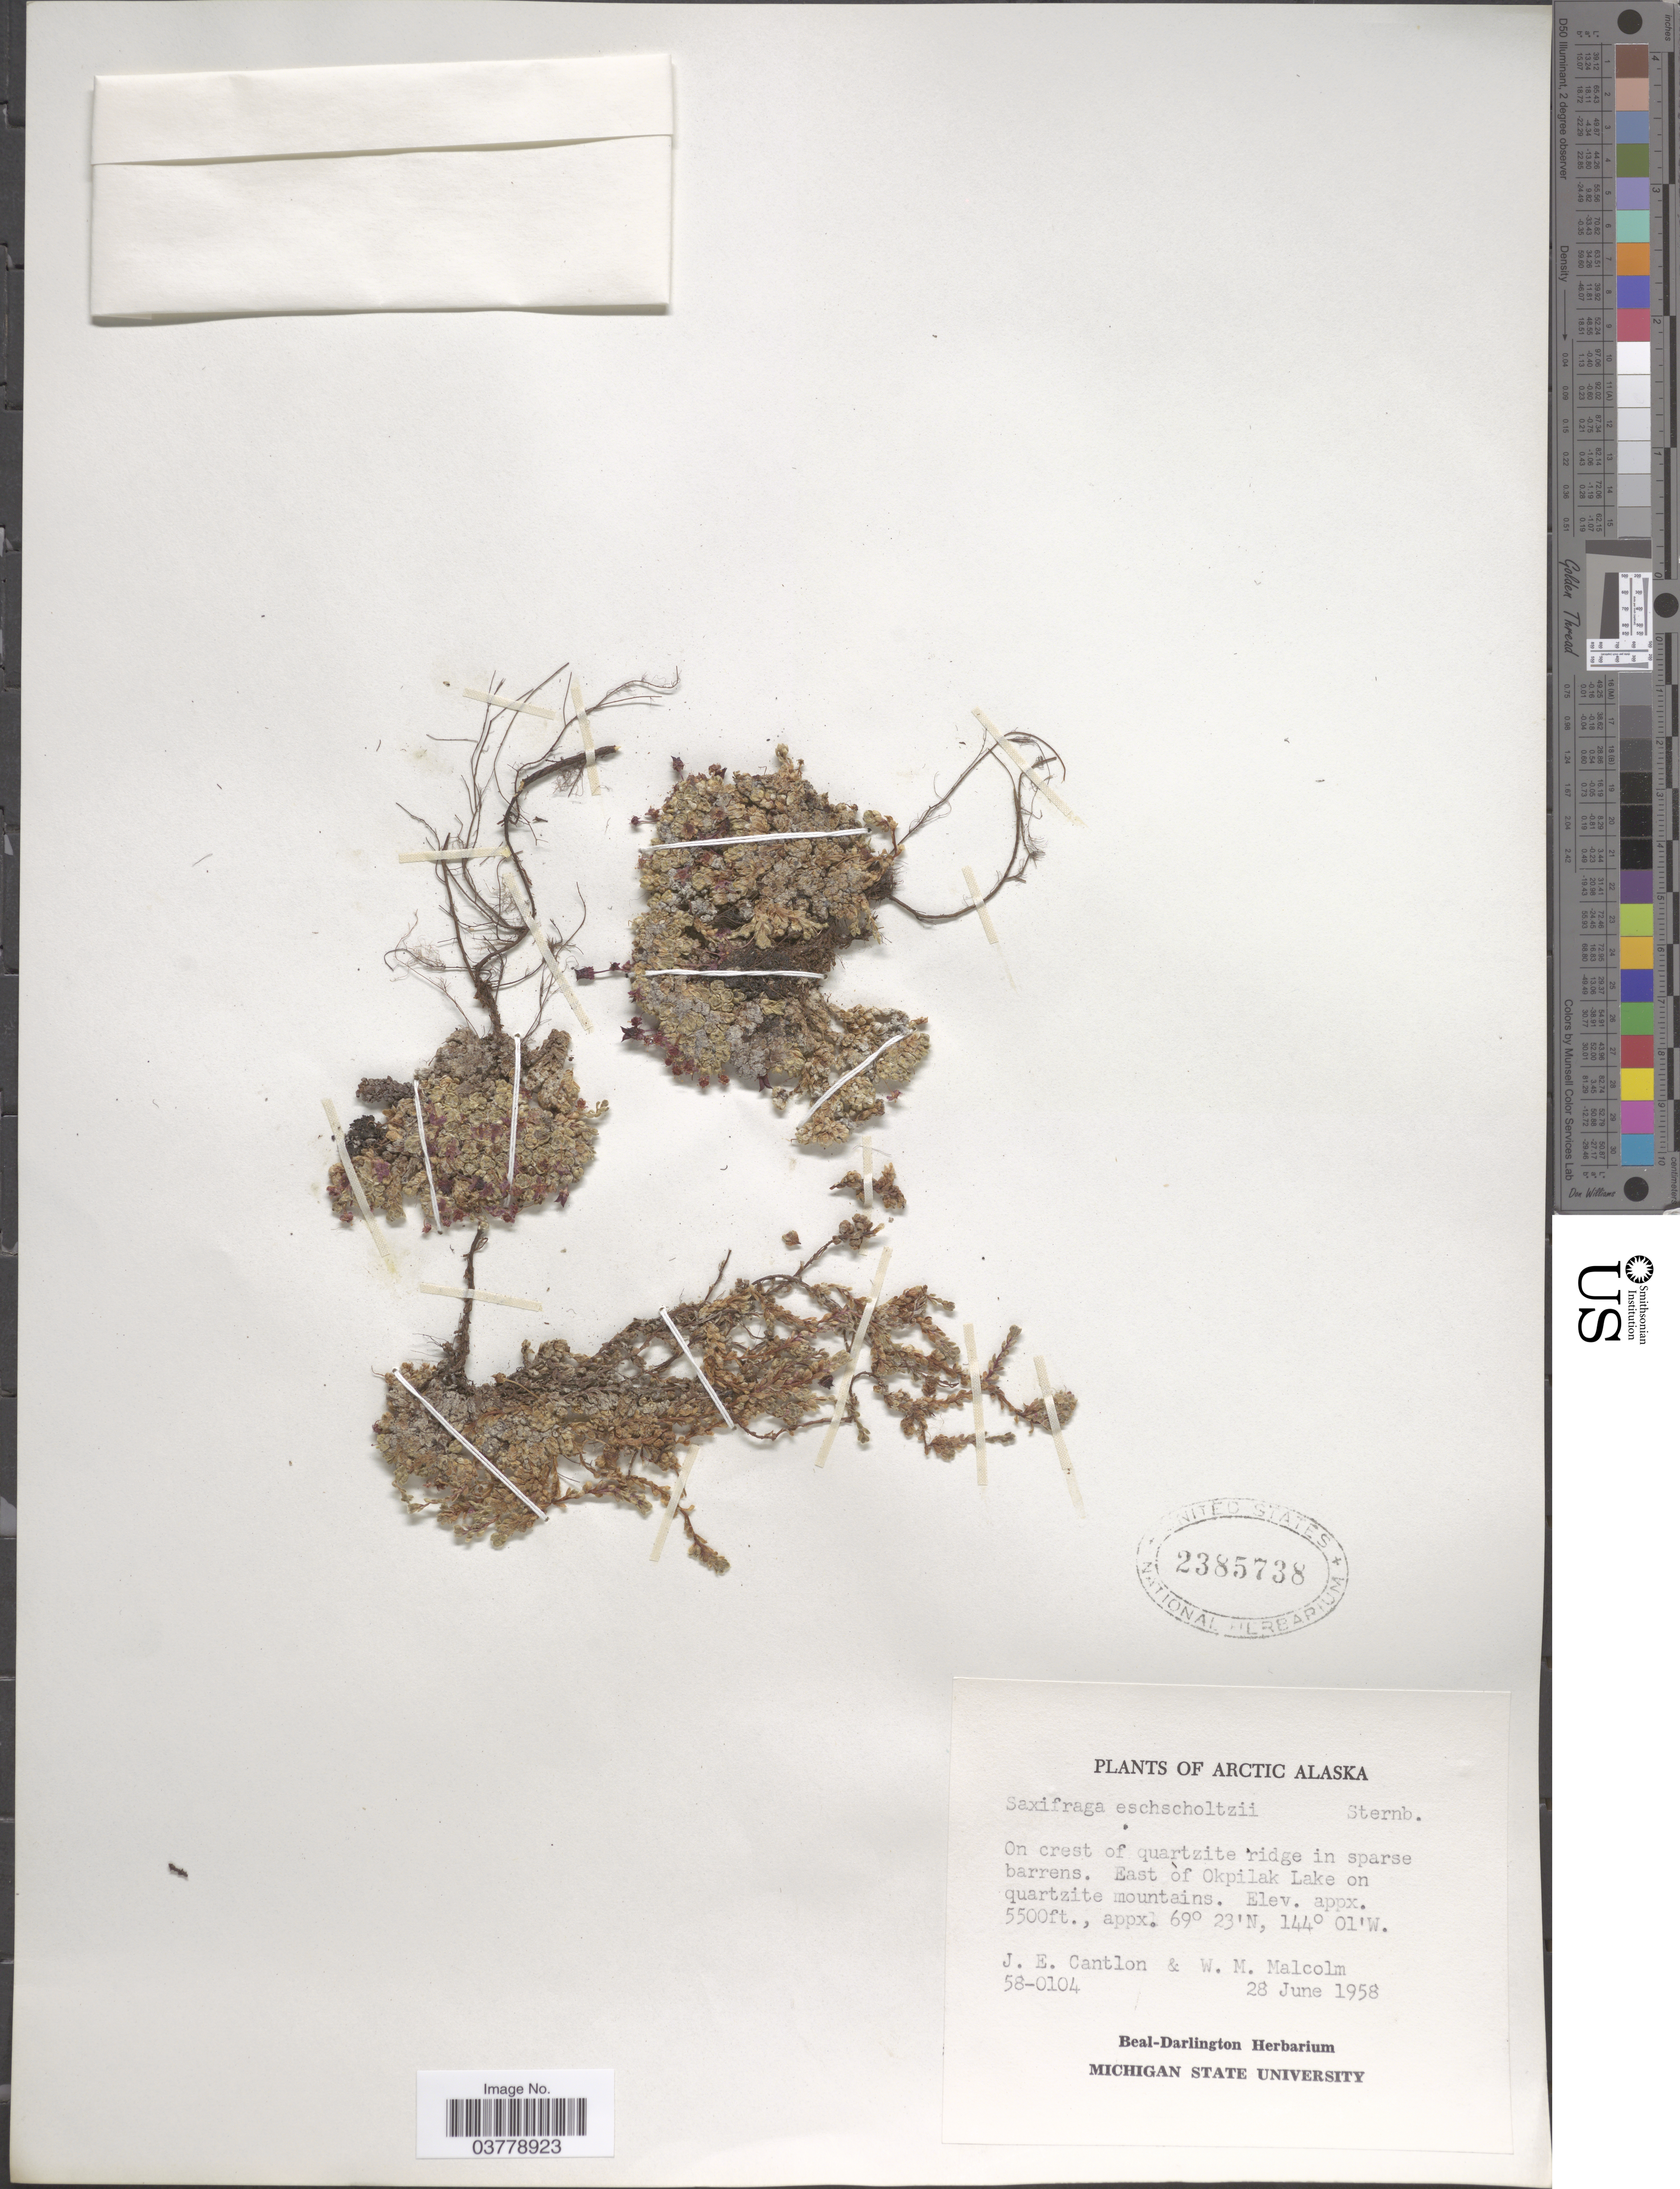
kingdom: Plantae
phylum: Tracheophyta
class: Magnoliopsida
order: Saxifragales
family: Saxifragaceae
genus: Saxifraga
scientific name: Saxifraga eschscholtzii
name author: Sternb.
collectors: J. Cantlon & W. Malcolm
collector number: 58-0104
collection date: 1958-06-28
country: United States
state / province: Alaska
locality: Arctic Alaska. East of Okpilak Lake on quartzite mountains.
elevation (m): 1676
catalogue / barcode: US 2385738